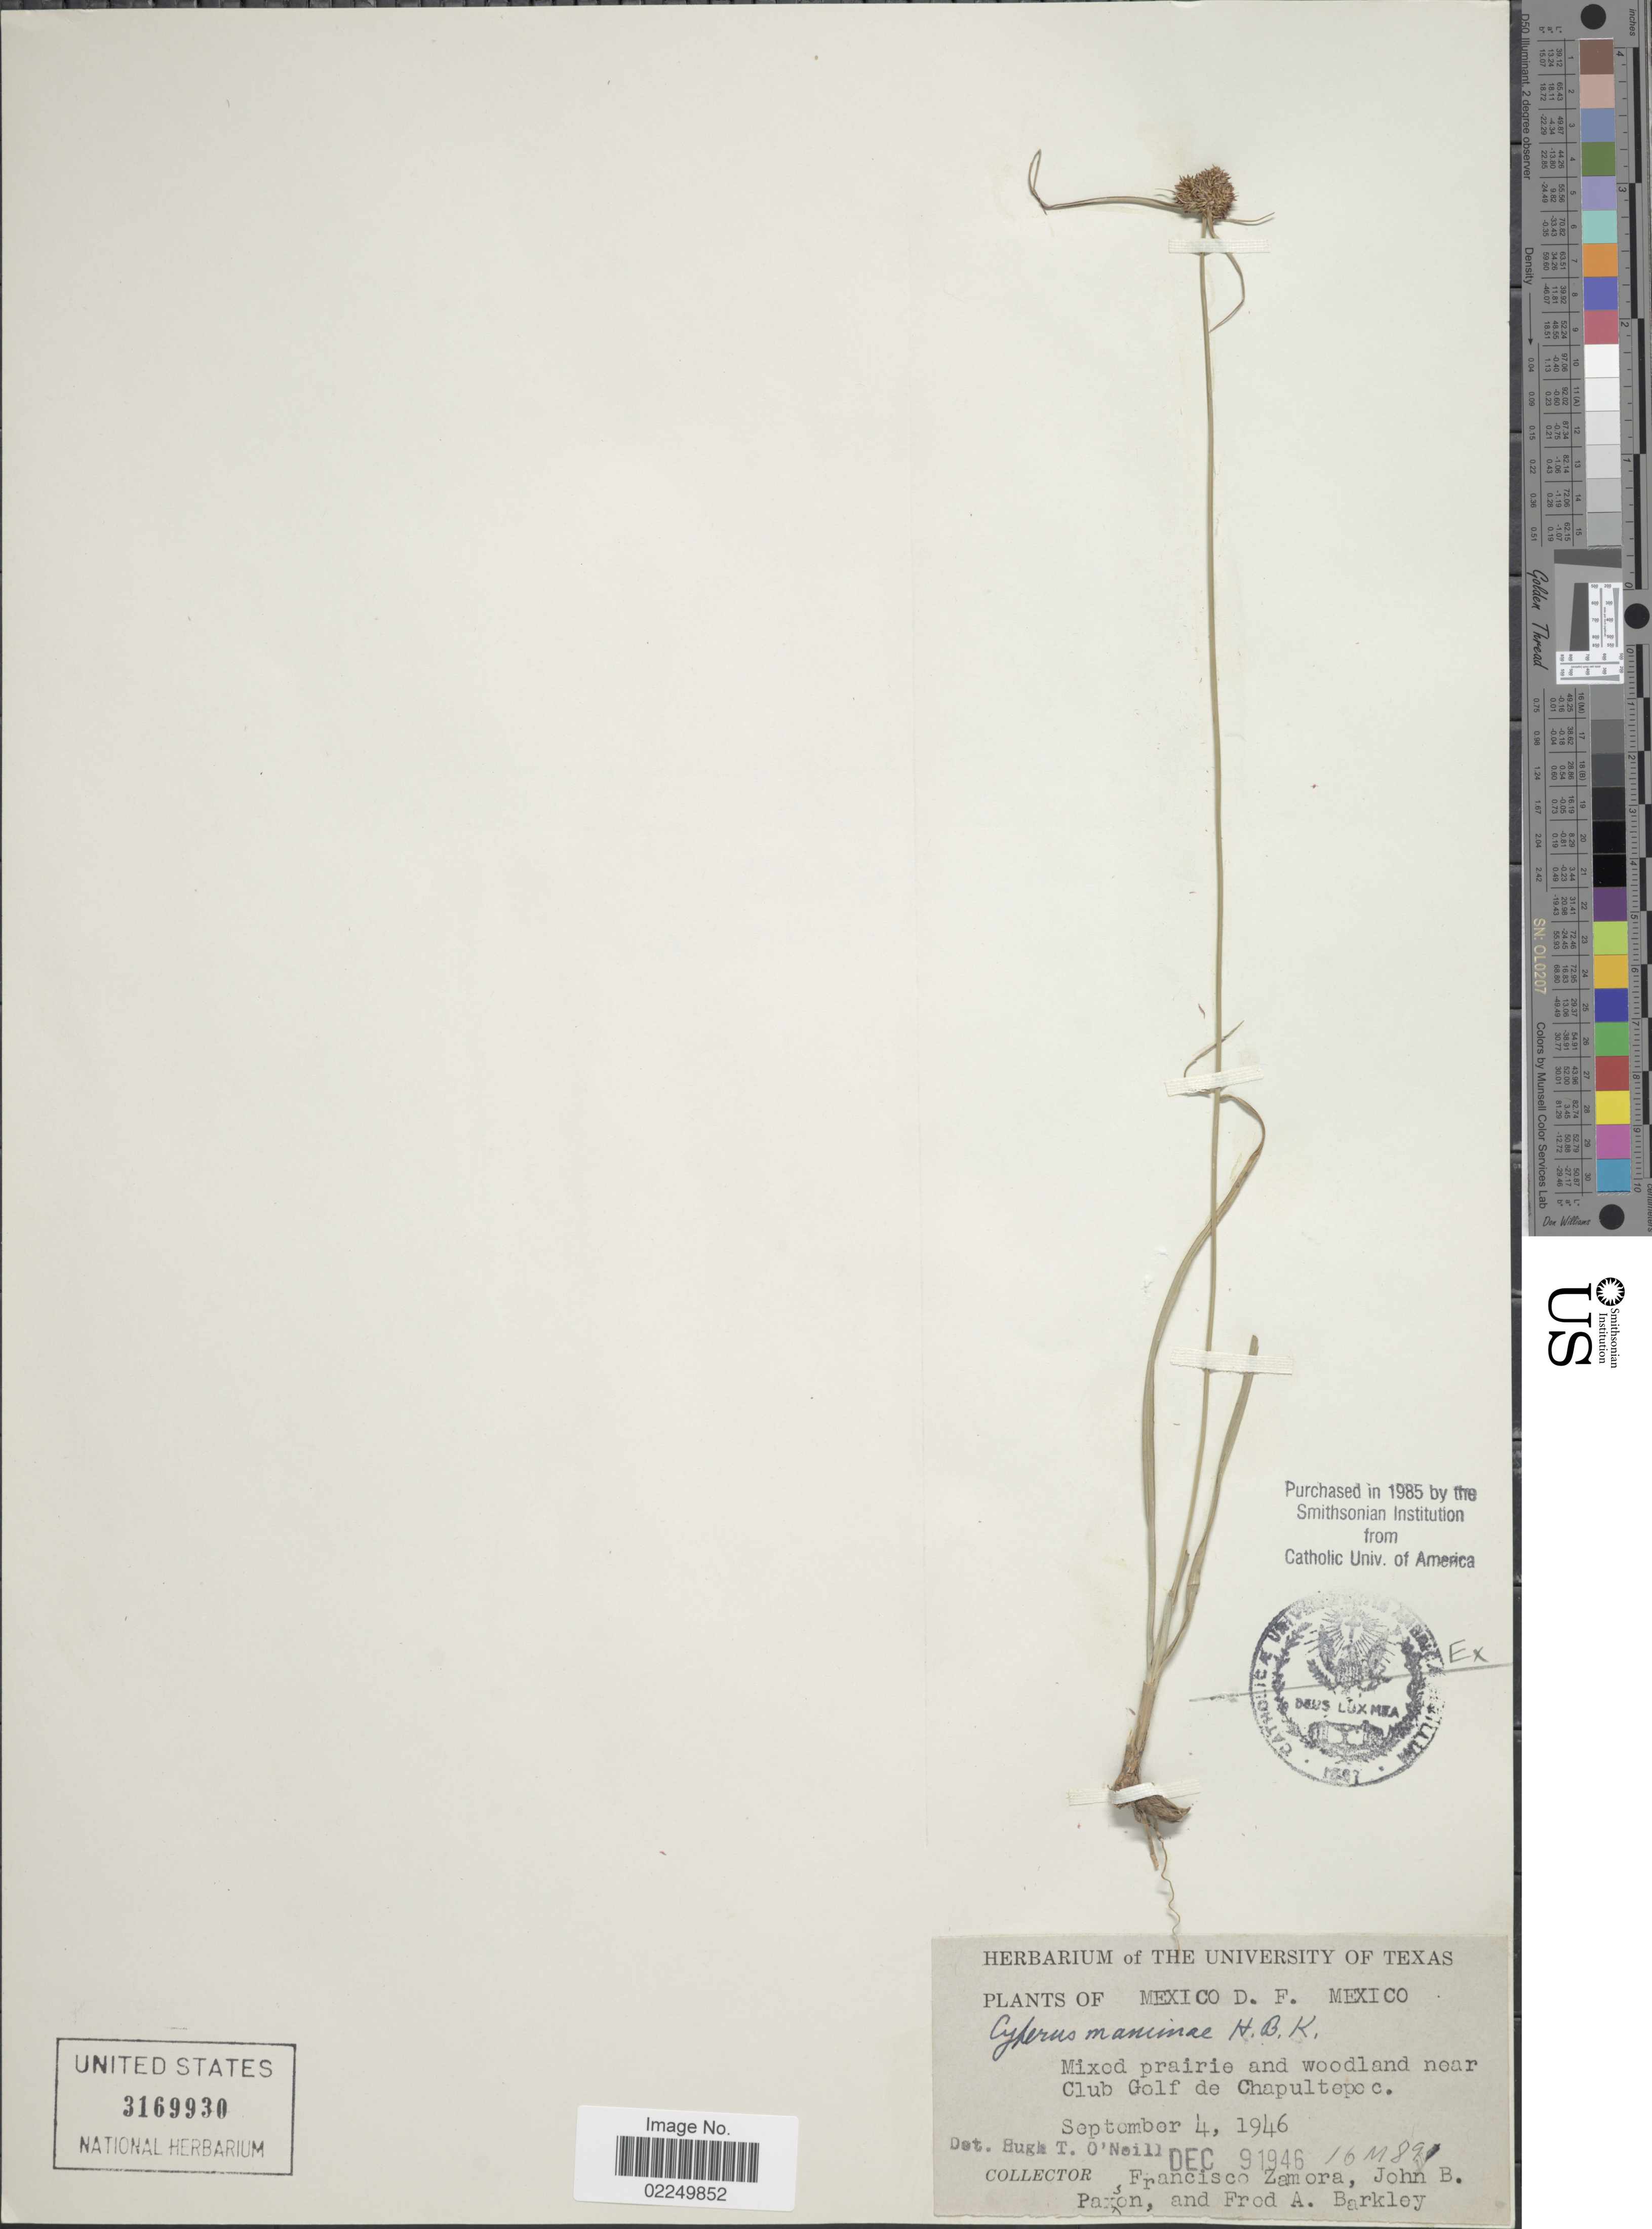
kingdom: Plantae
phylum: Tracheophyta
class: Liliopsida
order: Poales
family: Cyperaceae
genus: Cyperus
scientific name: Cyperus manimae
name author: Kunth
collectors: F. Zamora, J. Paxon & F. A. Barkley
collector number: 16M891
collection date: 1946-09-04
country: Mexico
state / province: Distrito Federal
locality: Mixed prairie and woodland near Club Golf de Chapultepec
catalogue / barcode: US 3169930